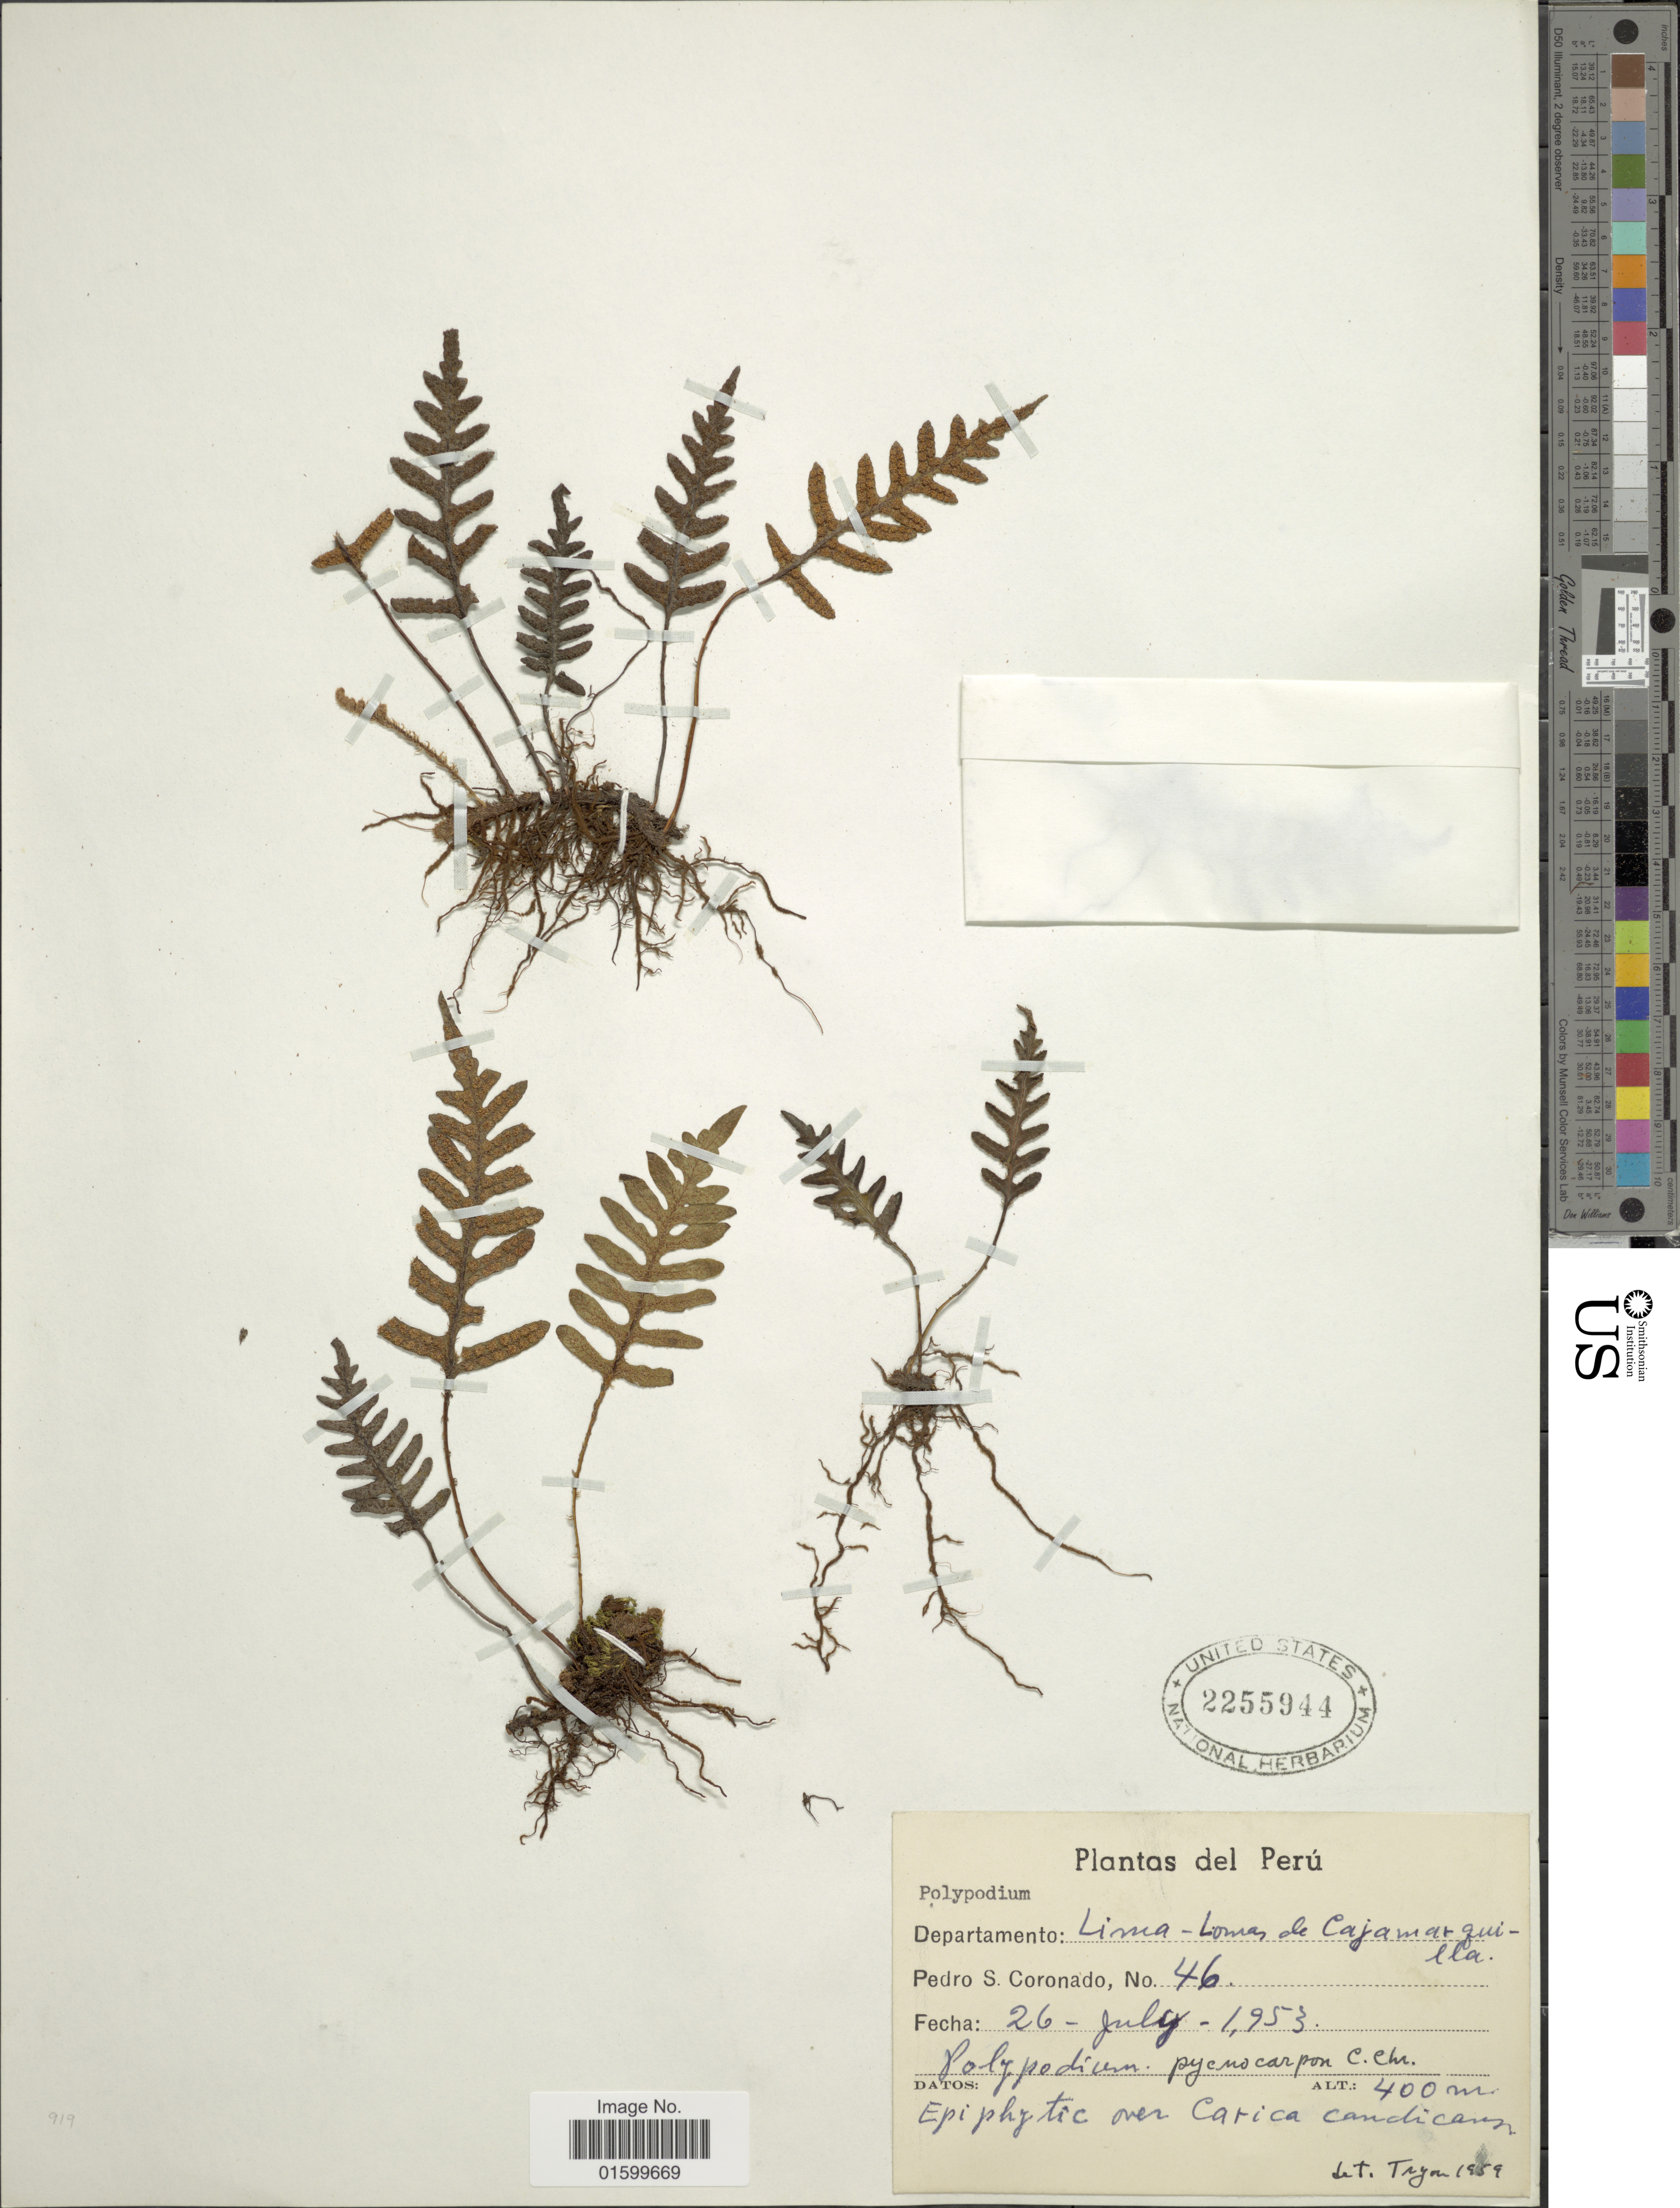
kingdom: Plantae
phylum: Tracheophyta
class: Polypodiopsida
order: Polypodiales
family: Polypodiaceae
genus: Pleopeltis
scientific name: Pleopeltis masafuerae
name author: (Phil.) de la Sota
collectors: P. Coronado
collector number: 46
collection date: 1953-07-26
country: Peru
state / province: Lima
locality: Departamento Lima-Lomas de Cajamarquilla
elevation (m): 400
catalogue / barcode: US 225944